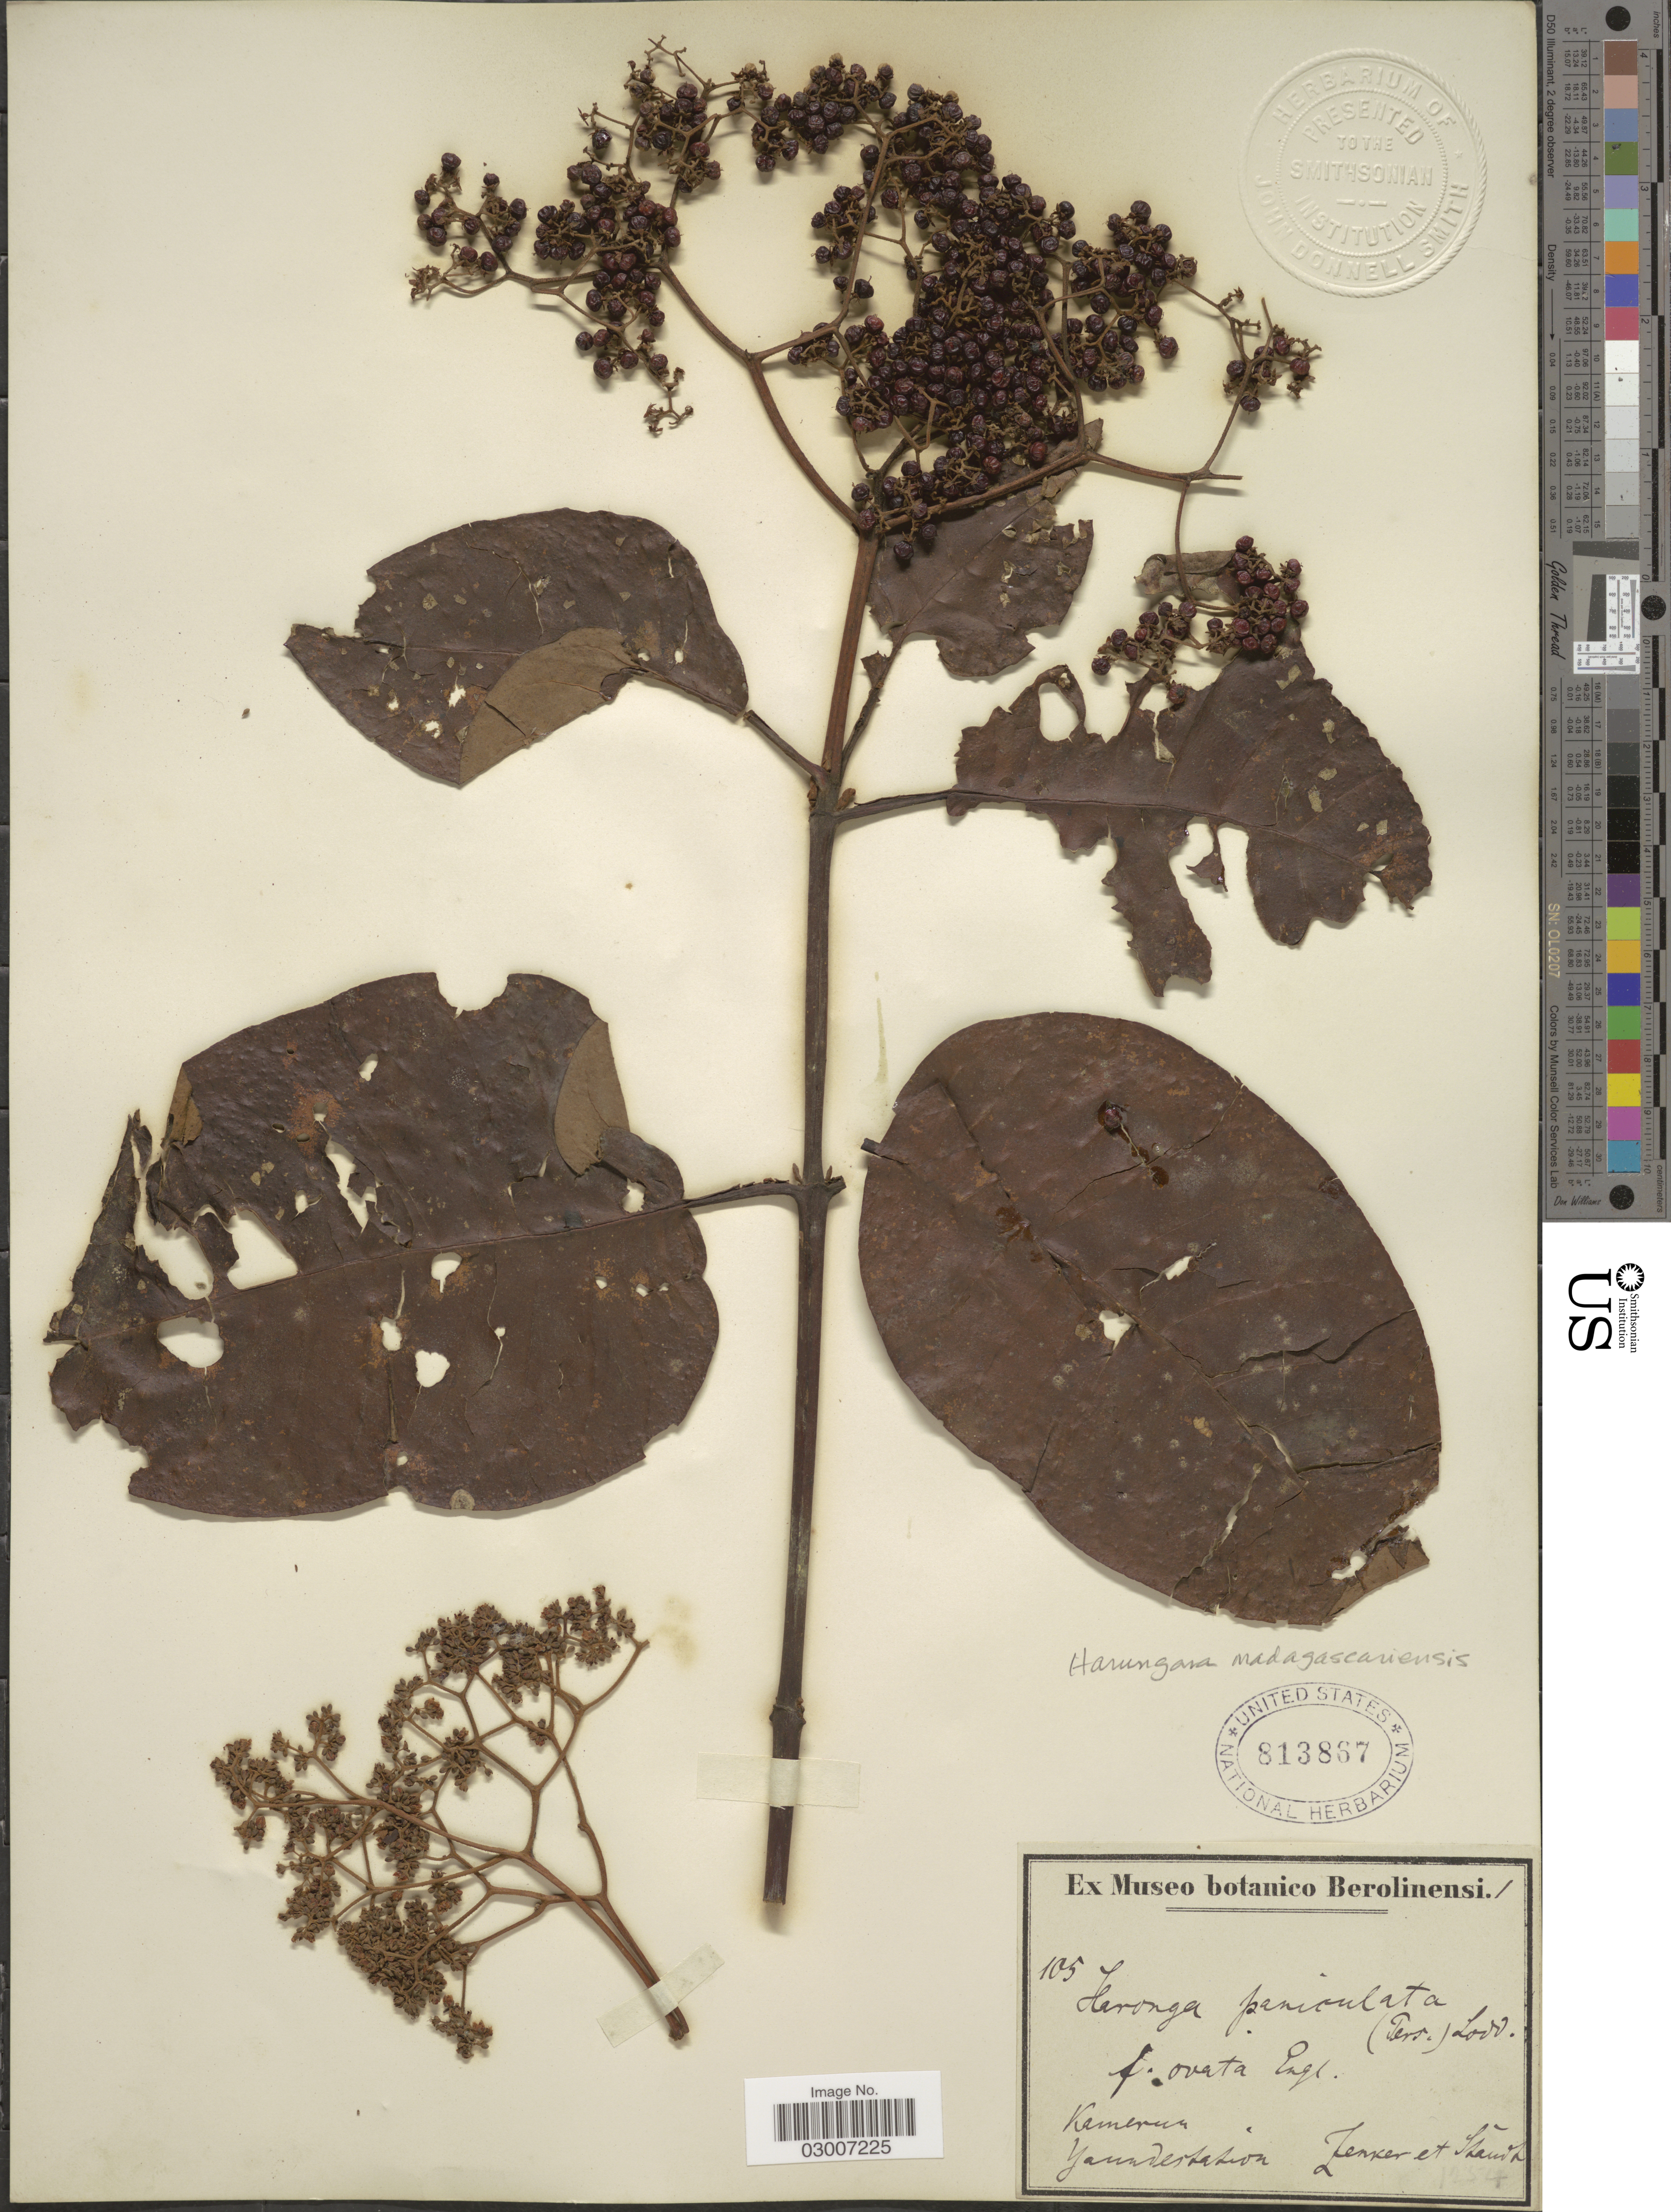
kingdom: Plantae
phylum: Tracheophyta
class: Magnoliopsida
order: Malpighiales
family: Hypericaceae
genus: Harungana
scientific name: Harungana madagascariensis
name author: Lam. ex Poir.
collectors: Zenker, -- & -. Staudt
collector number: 105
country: Cameroon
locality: Yaudestation.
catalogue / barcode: US 813867